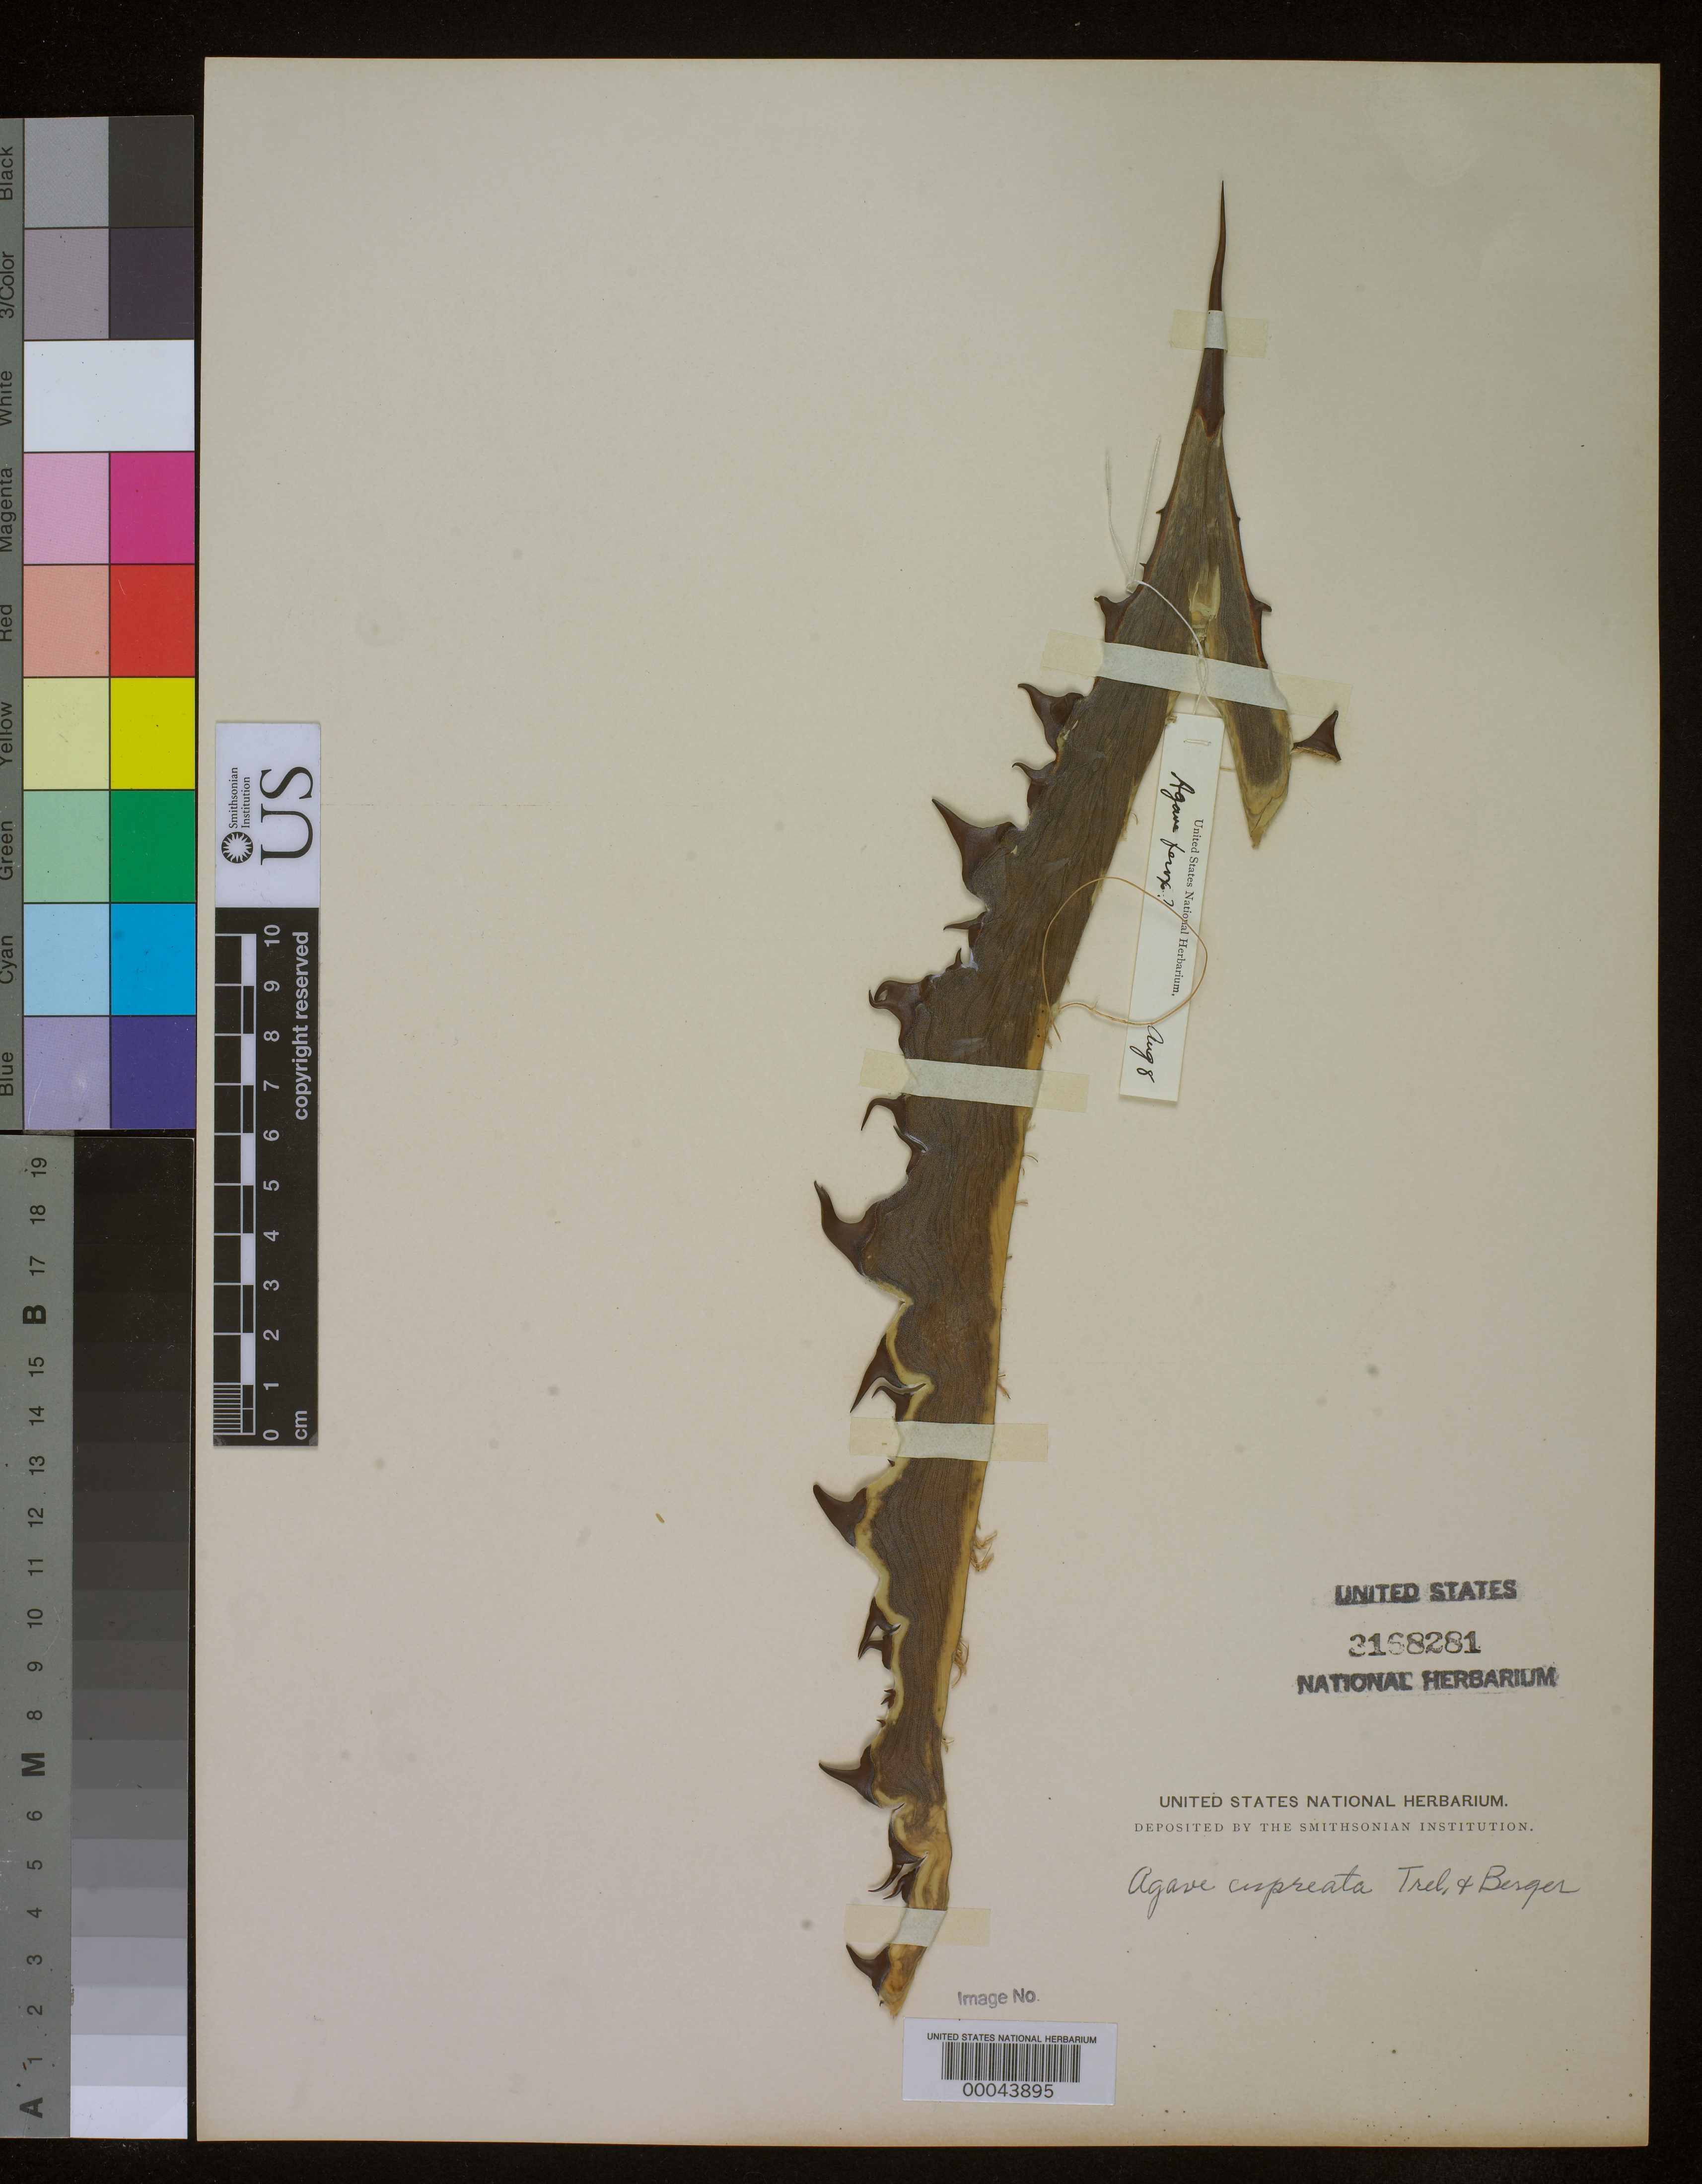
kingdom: Plantae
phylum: Tracheophyta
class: Liliopsida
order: Asparagales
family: Asparagaceae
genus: Agave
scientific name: Agave cupreata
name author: Trel. & A. Berger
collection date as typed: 08 Aug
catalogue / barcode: US 3168281